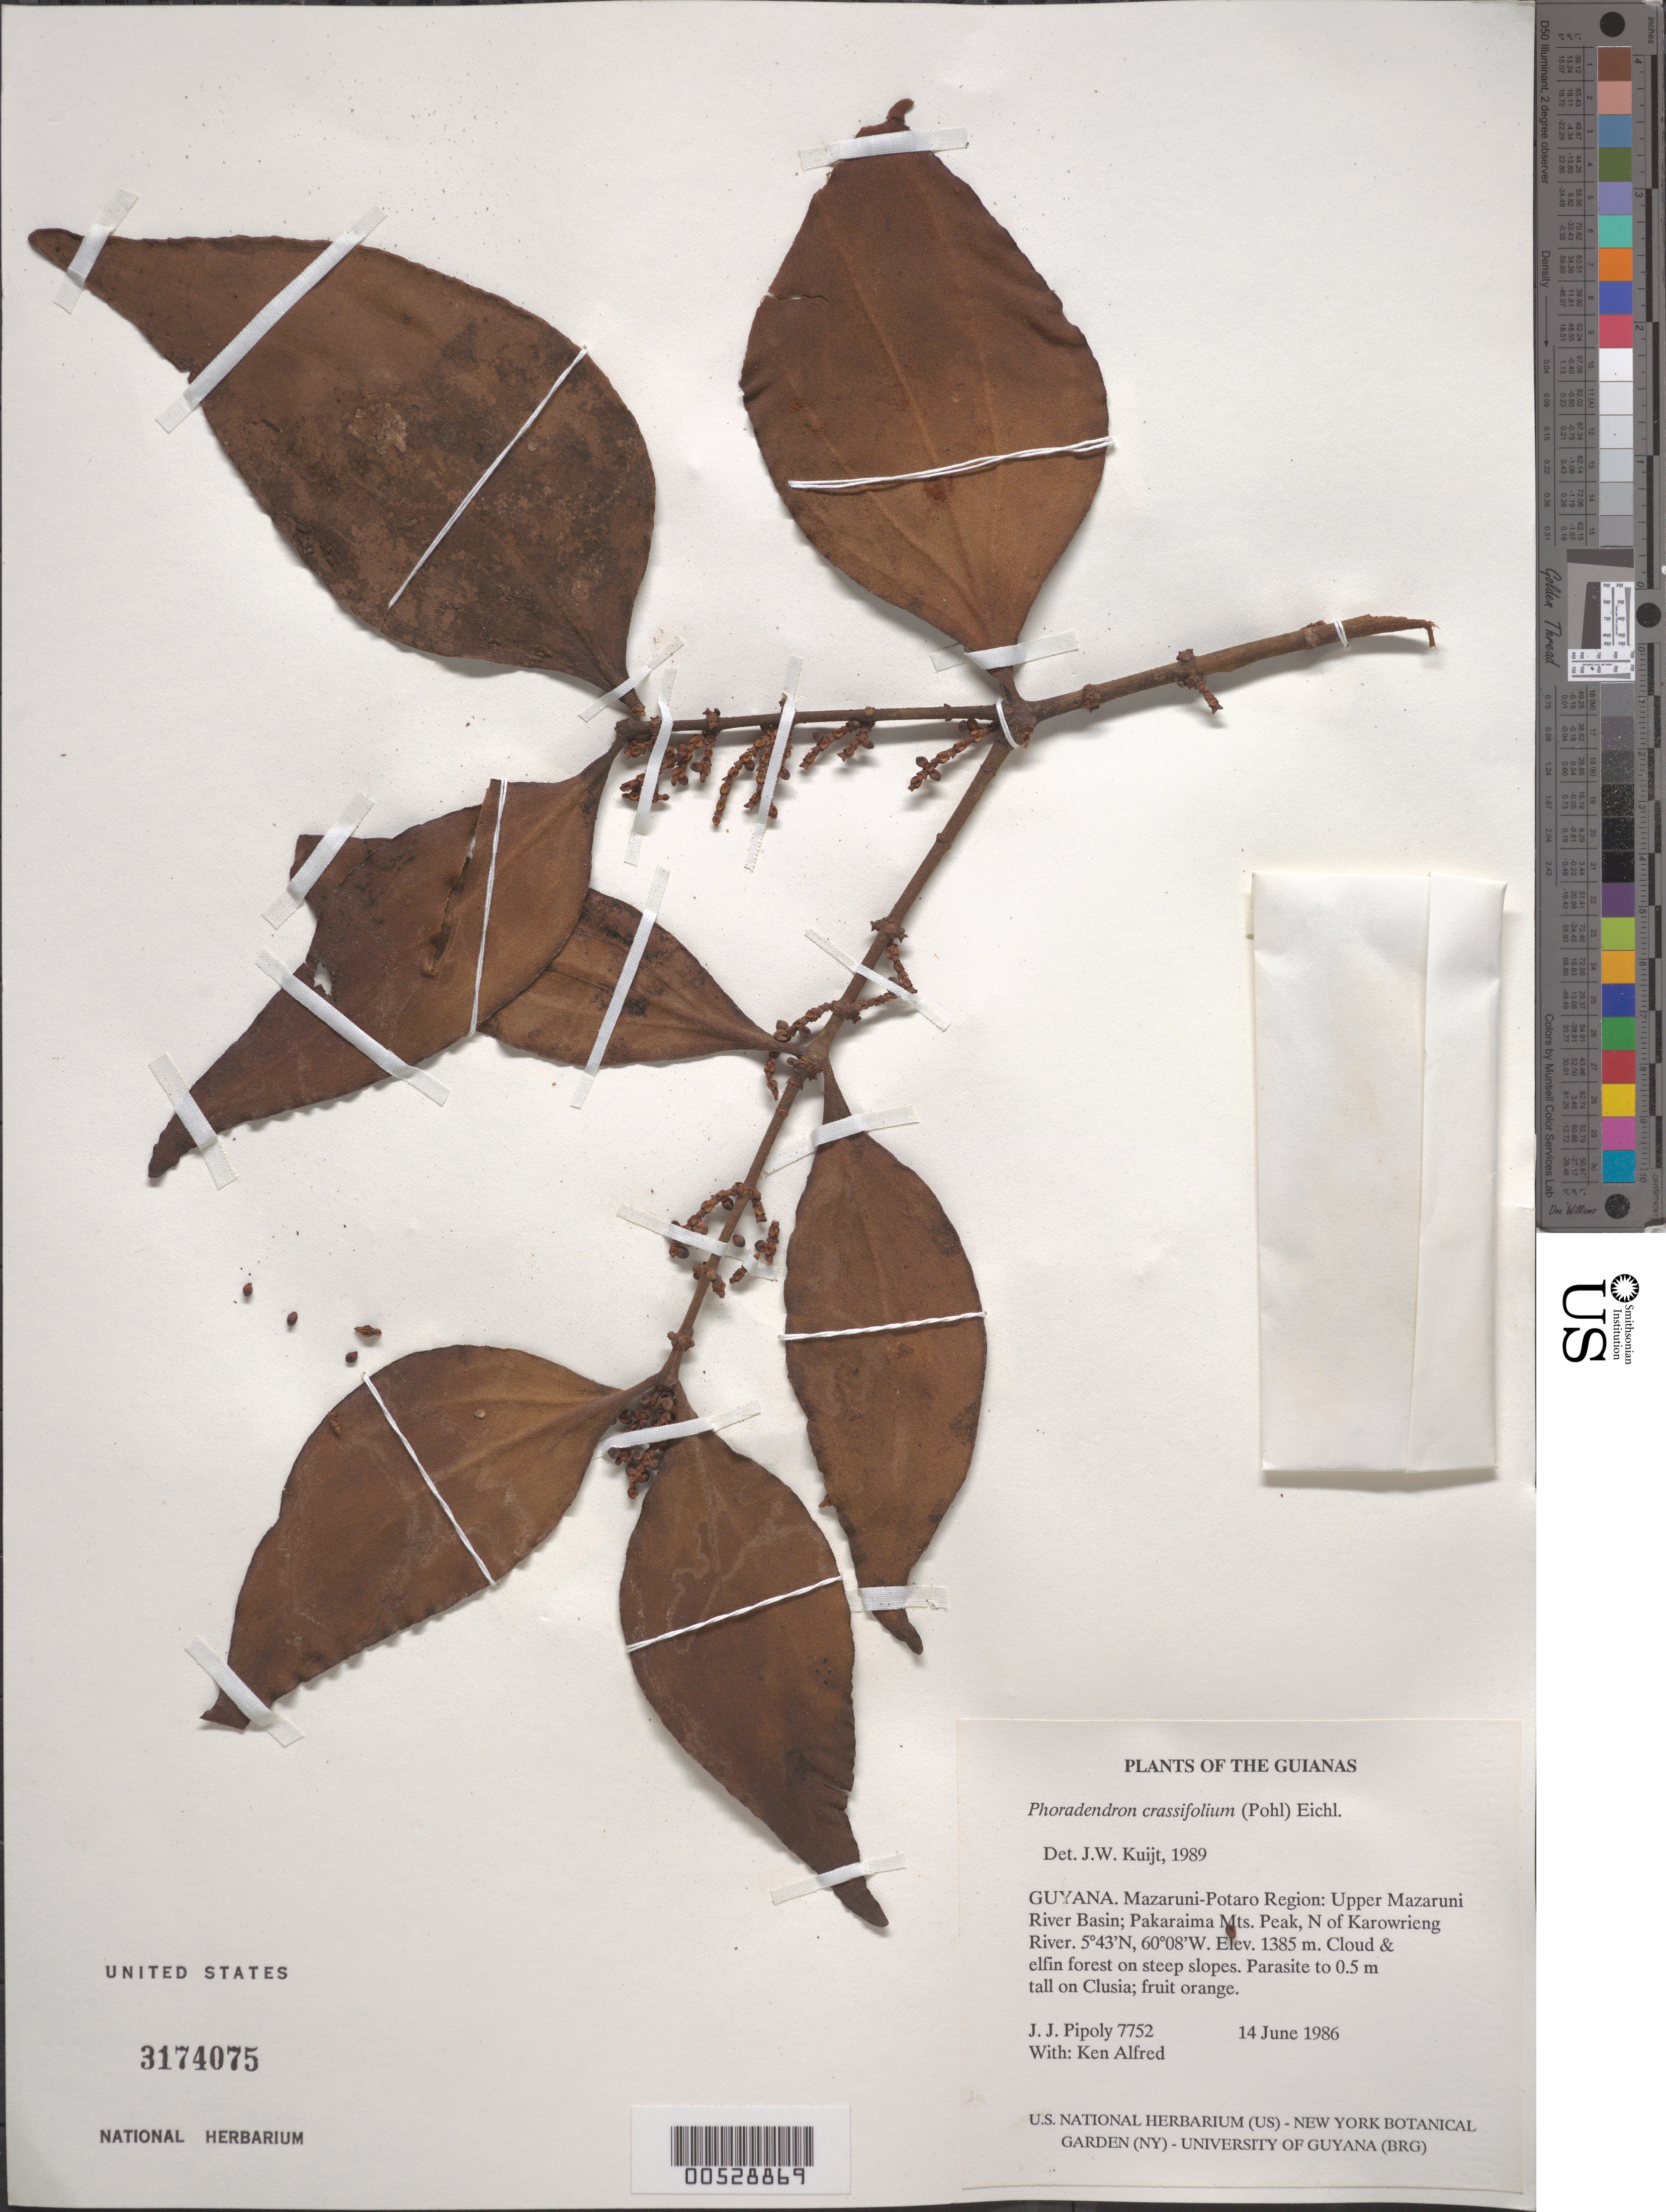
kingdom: Plantae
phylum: Tracheophyta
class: Magnoliopsida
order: Santalales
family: Viscaceae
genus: Phoradendron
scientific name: Phoradendron crassifolium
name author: (Pohl ex DC.) Eichler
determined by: Kuijt, Job, (CANADA)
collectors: J. J. Pipoly & K. Alfred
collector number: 7752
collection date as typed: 14 June 1986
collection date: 1986-06-14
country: Guyana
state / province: Cuyuni-Mazaruni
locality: Upper Mazaruni River Basin; Pakaraima Mts. Peak, N of Karowrieng River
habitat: Cloud & elfin forest on steep slopes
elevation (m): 1385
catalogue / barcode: US 3174075